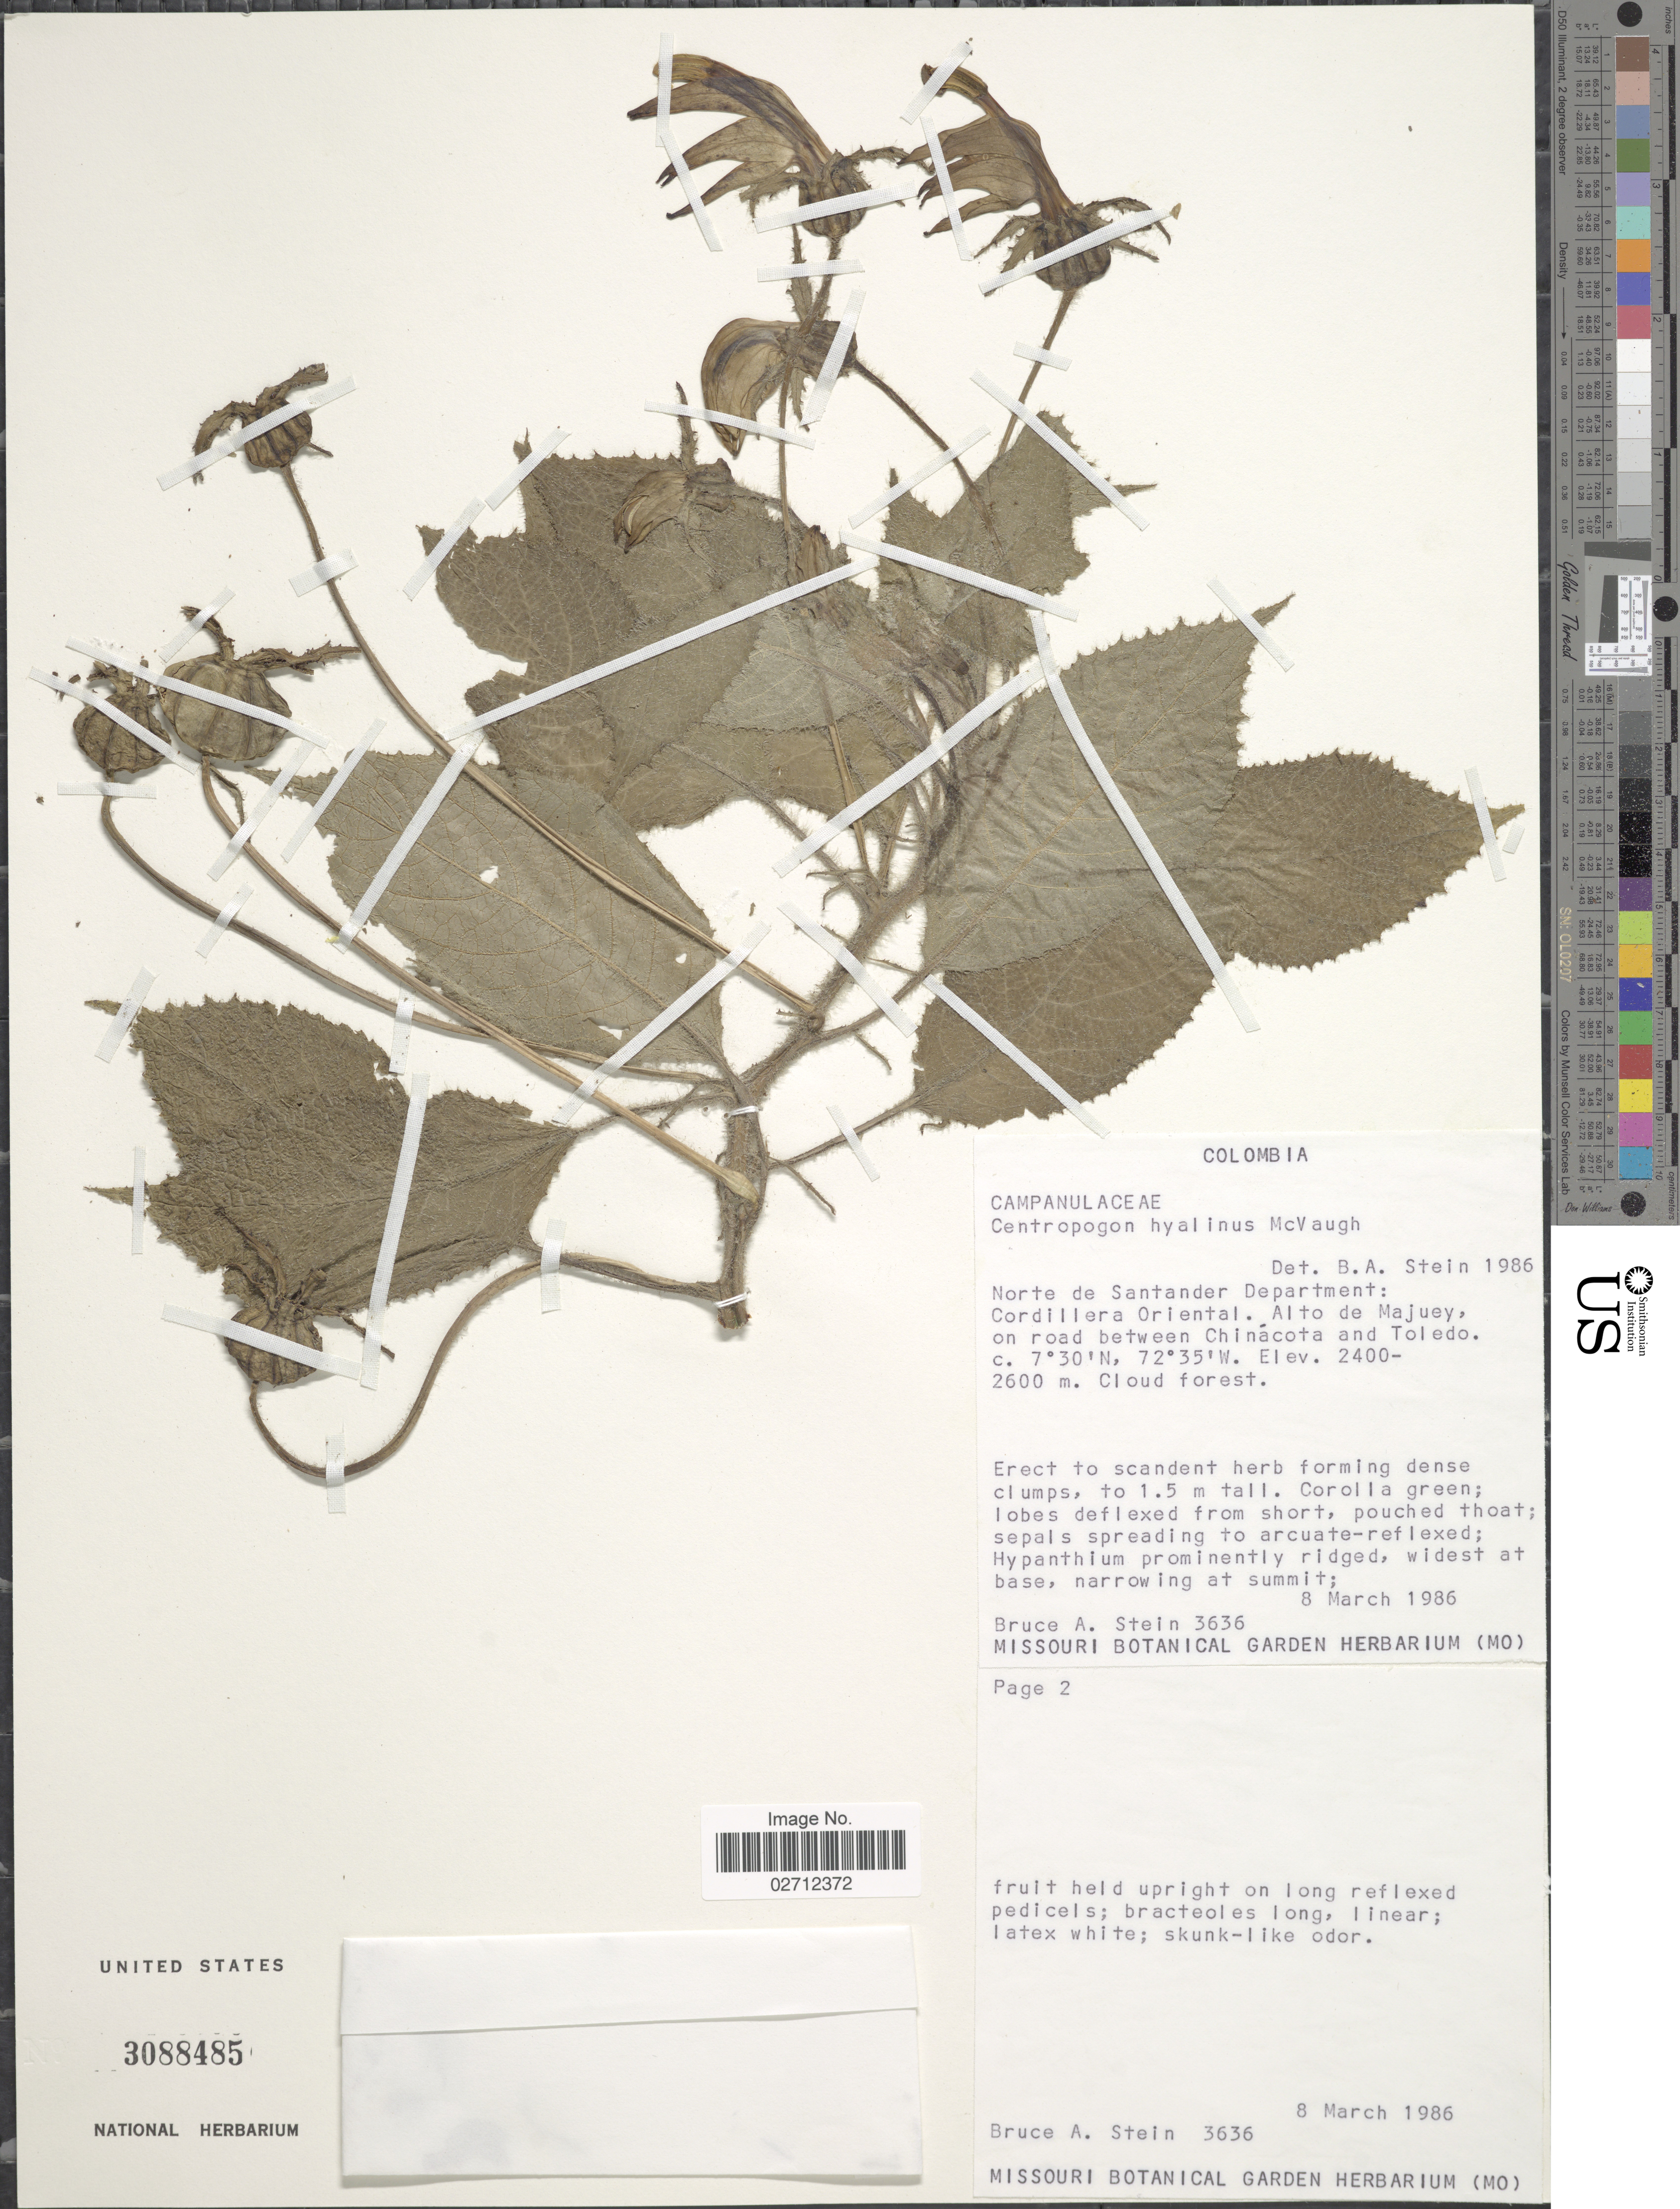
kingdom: Plantae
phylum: Tracheophyta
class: Magnoliopsida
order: Asterales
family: Campanulaceae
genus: Centropogon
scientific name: Centropogon hyalinus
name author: McVaugh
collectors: B. A. Stein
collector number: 3636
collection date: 1986-03-08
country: Colombia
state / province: Norte de Santander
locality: Norte de Santander Department: Cordillera Oriental. Alto de Majuey, on road between Chinácota and Toledo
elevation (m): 2600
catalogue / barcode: US 3088485